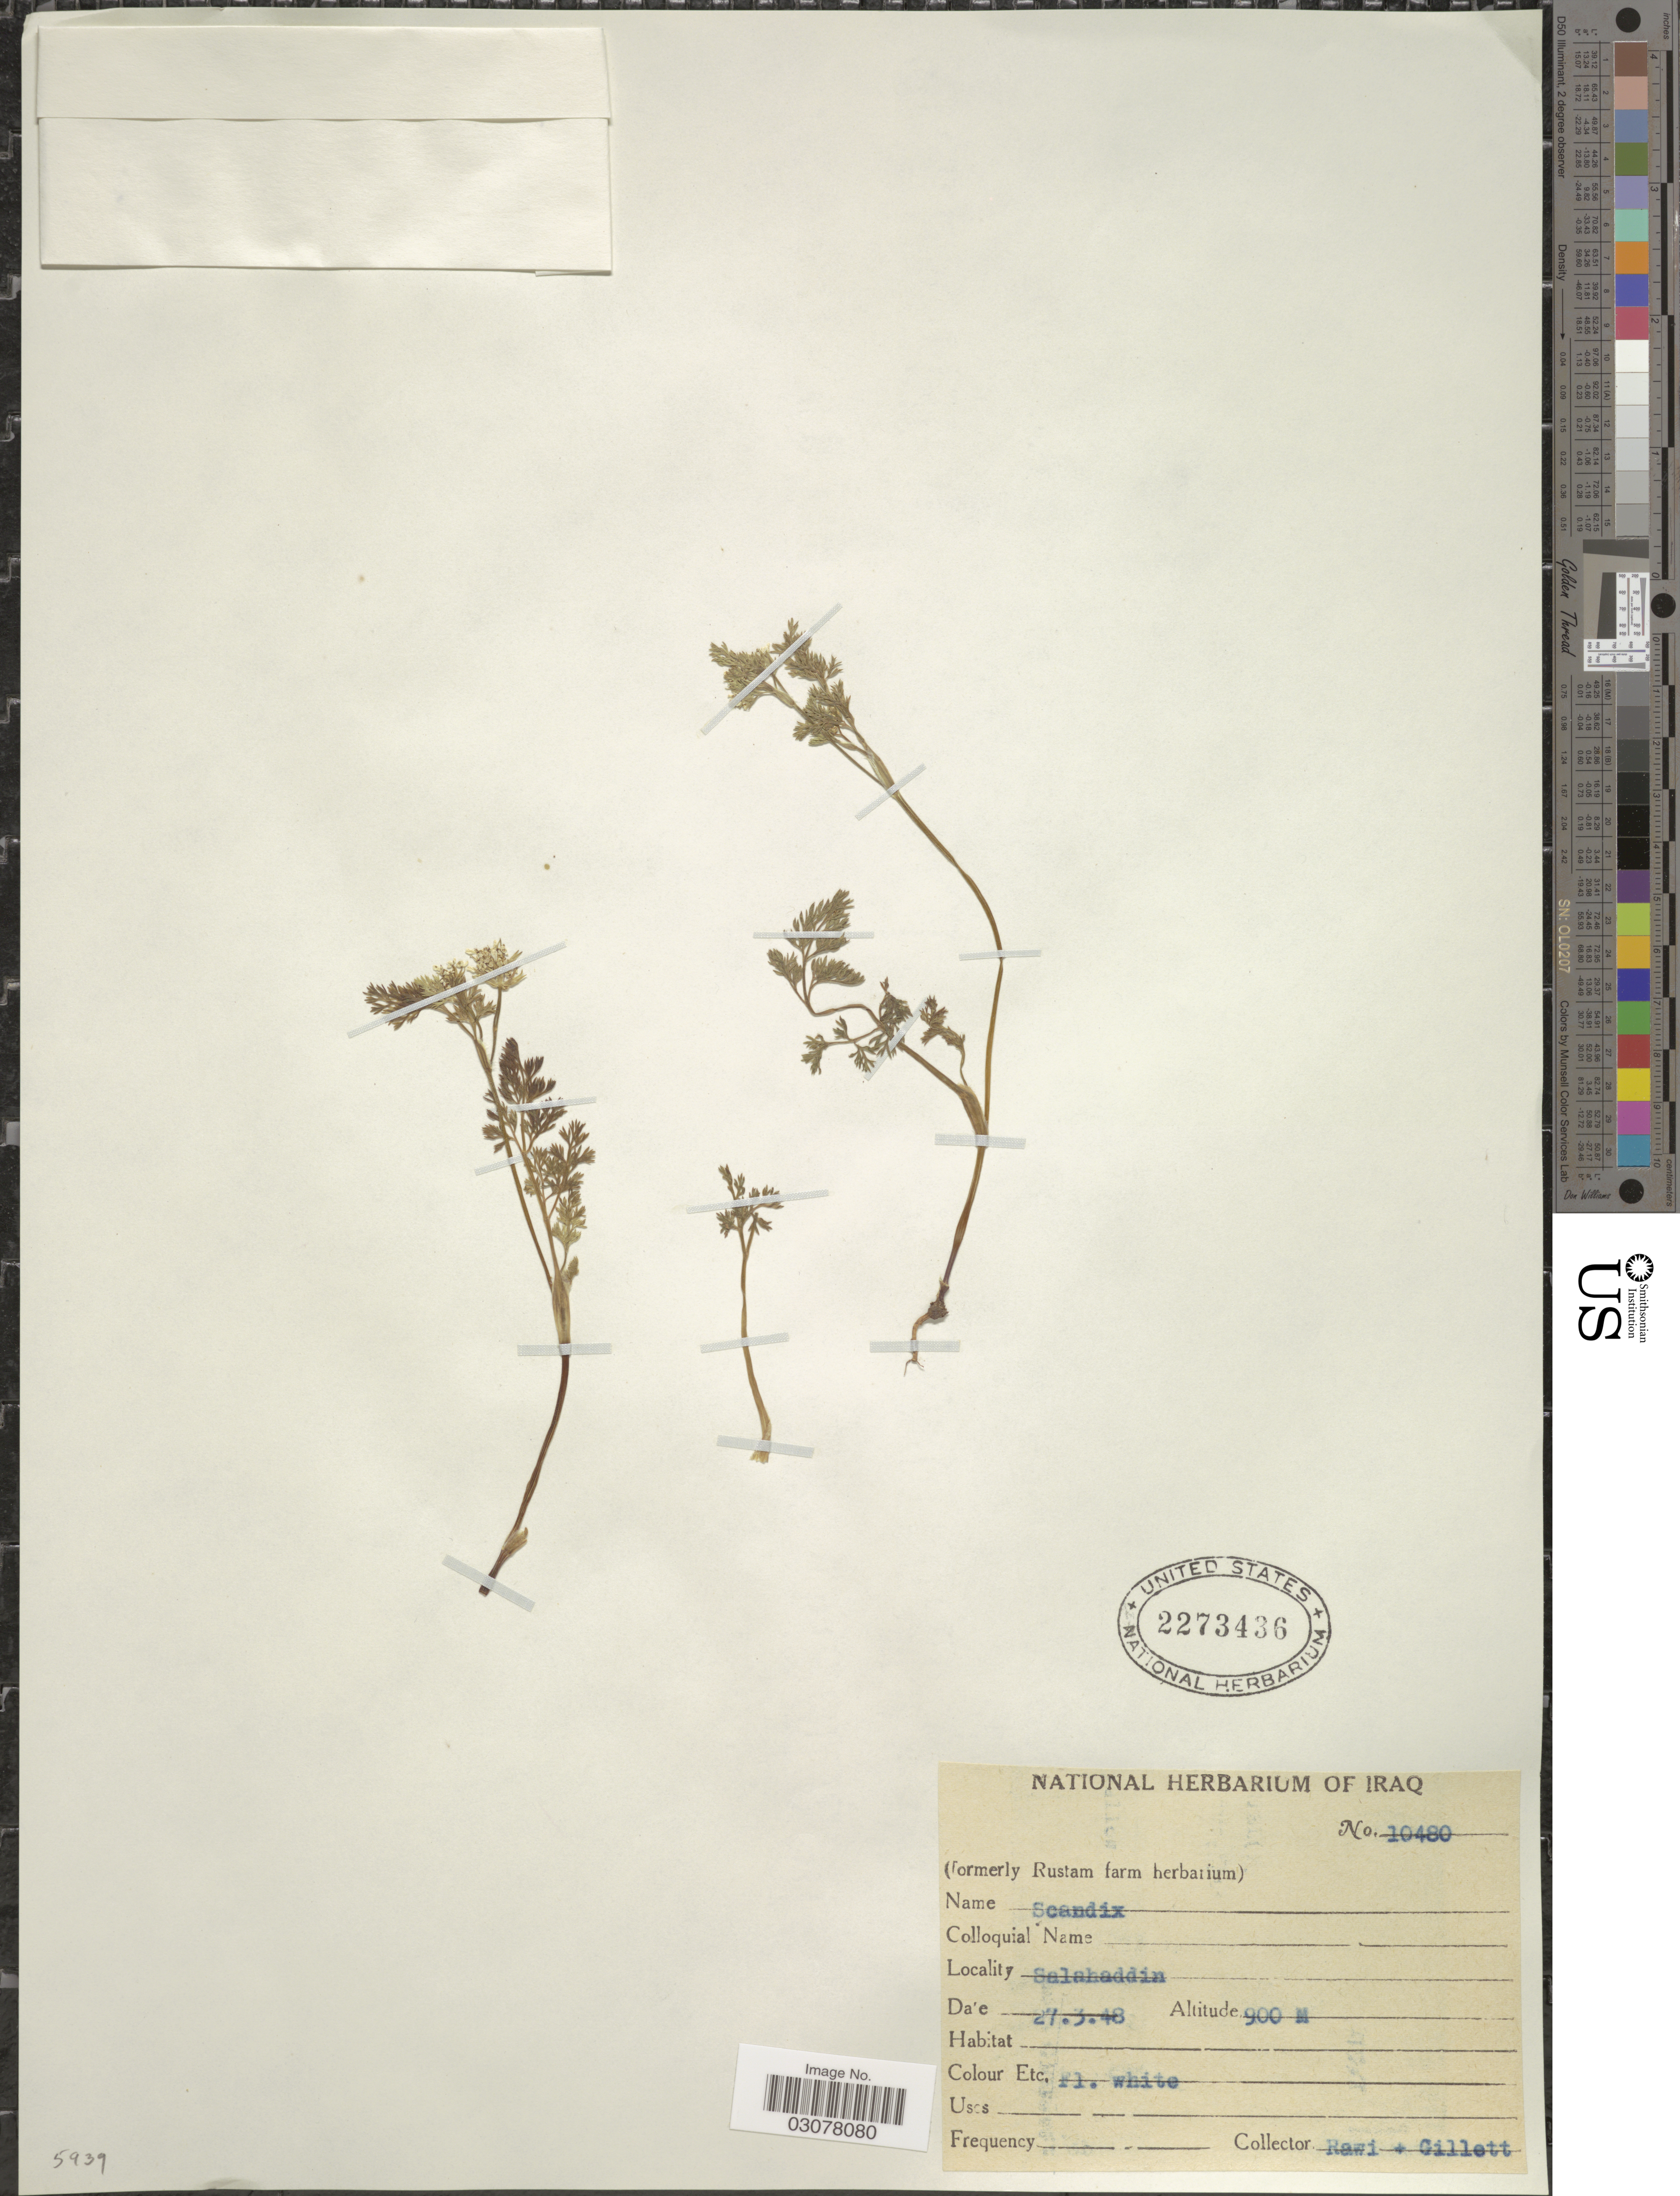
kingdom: Plantae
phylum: Tracheophyta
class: Magnoliopsida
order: Apiales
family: Apiaceae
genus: Scandix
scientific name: Scandix sp.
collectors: -. Rawi & Gillett, --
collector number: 10480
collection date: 1948-03-27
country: Iraq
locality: Salahaddin.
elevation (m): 900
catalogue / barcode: US 2273436